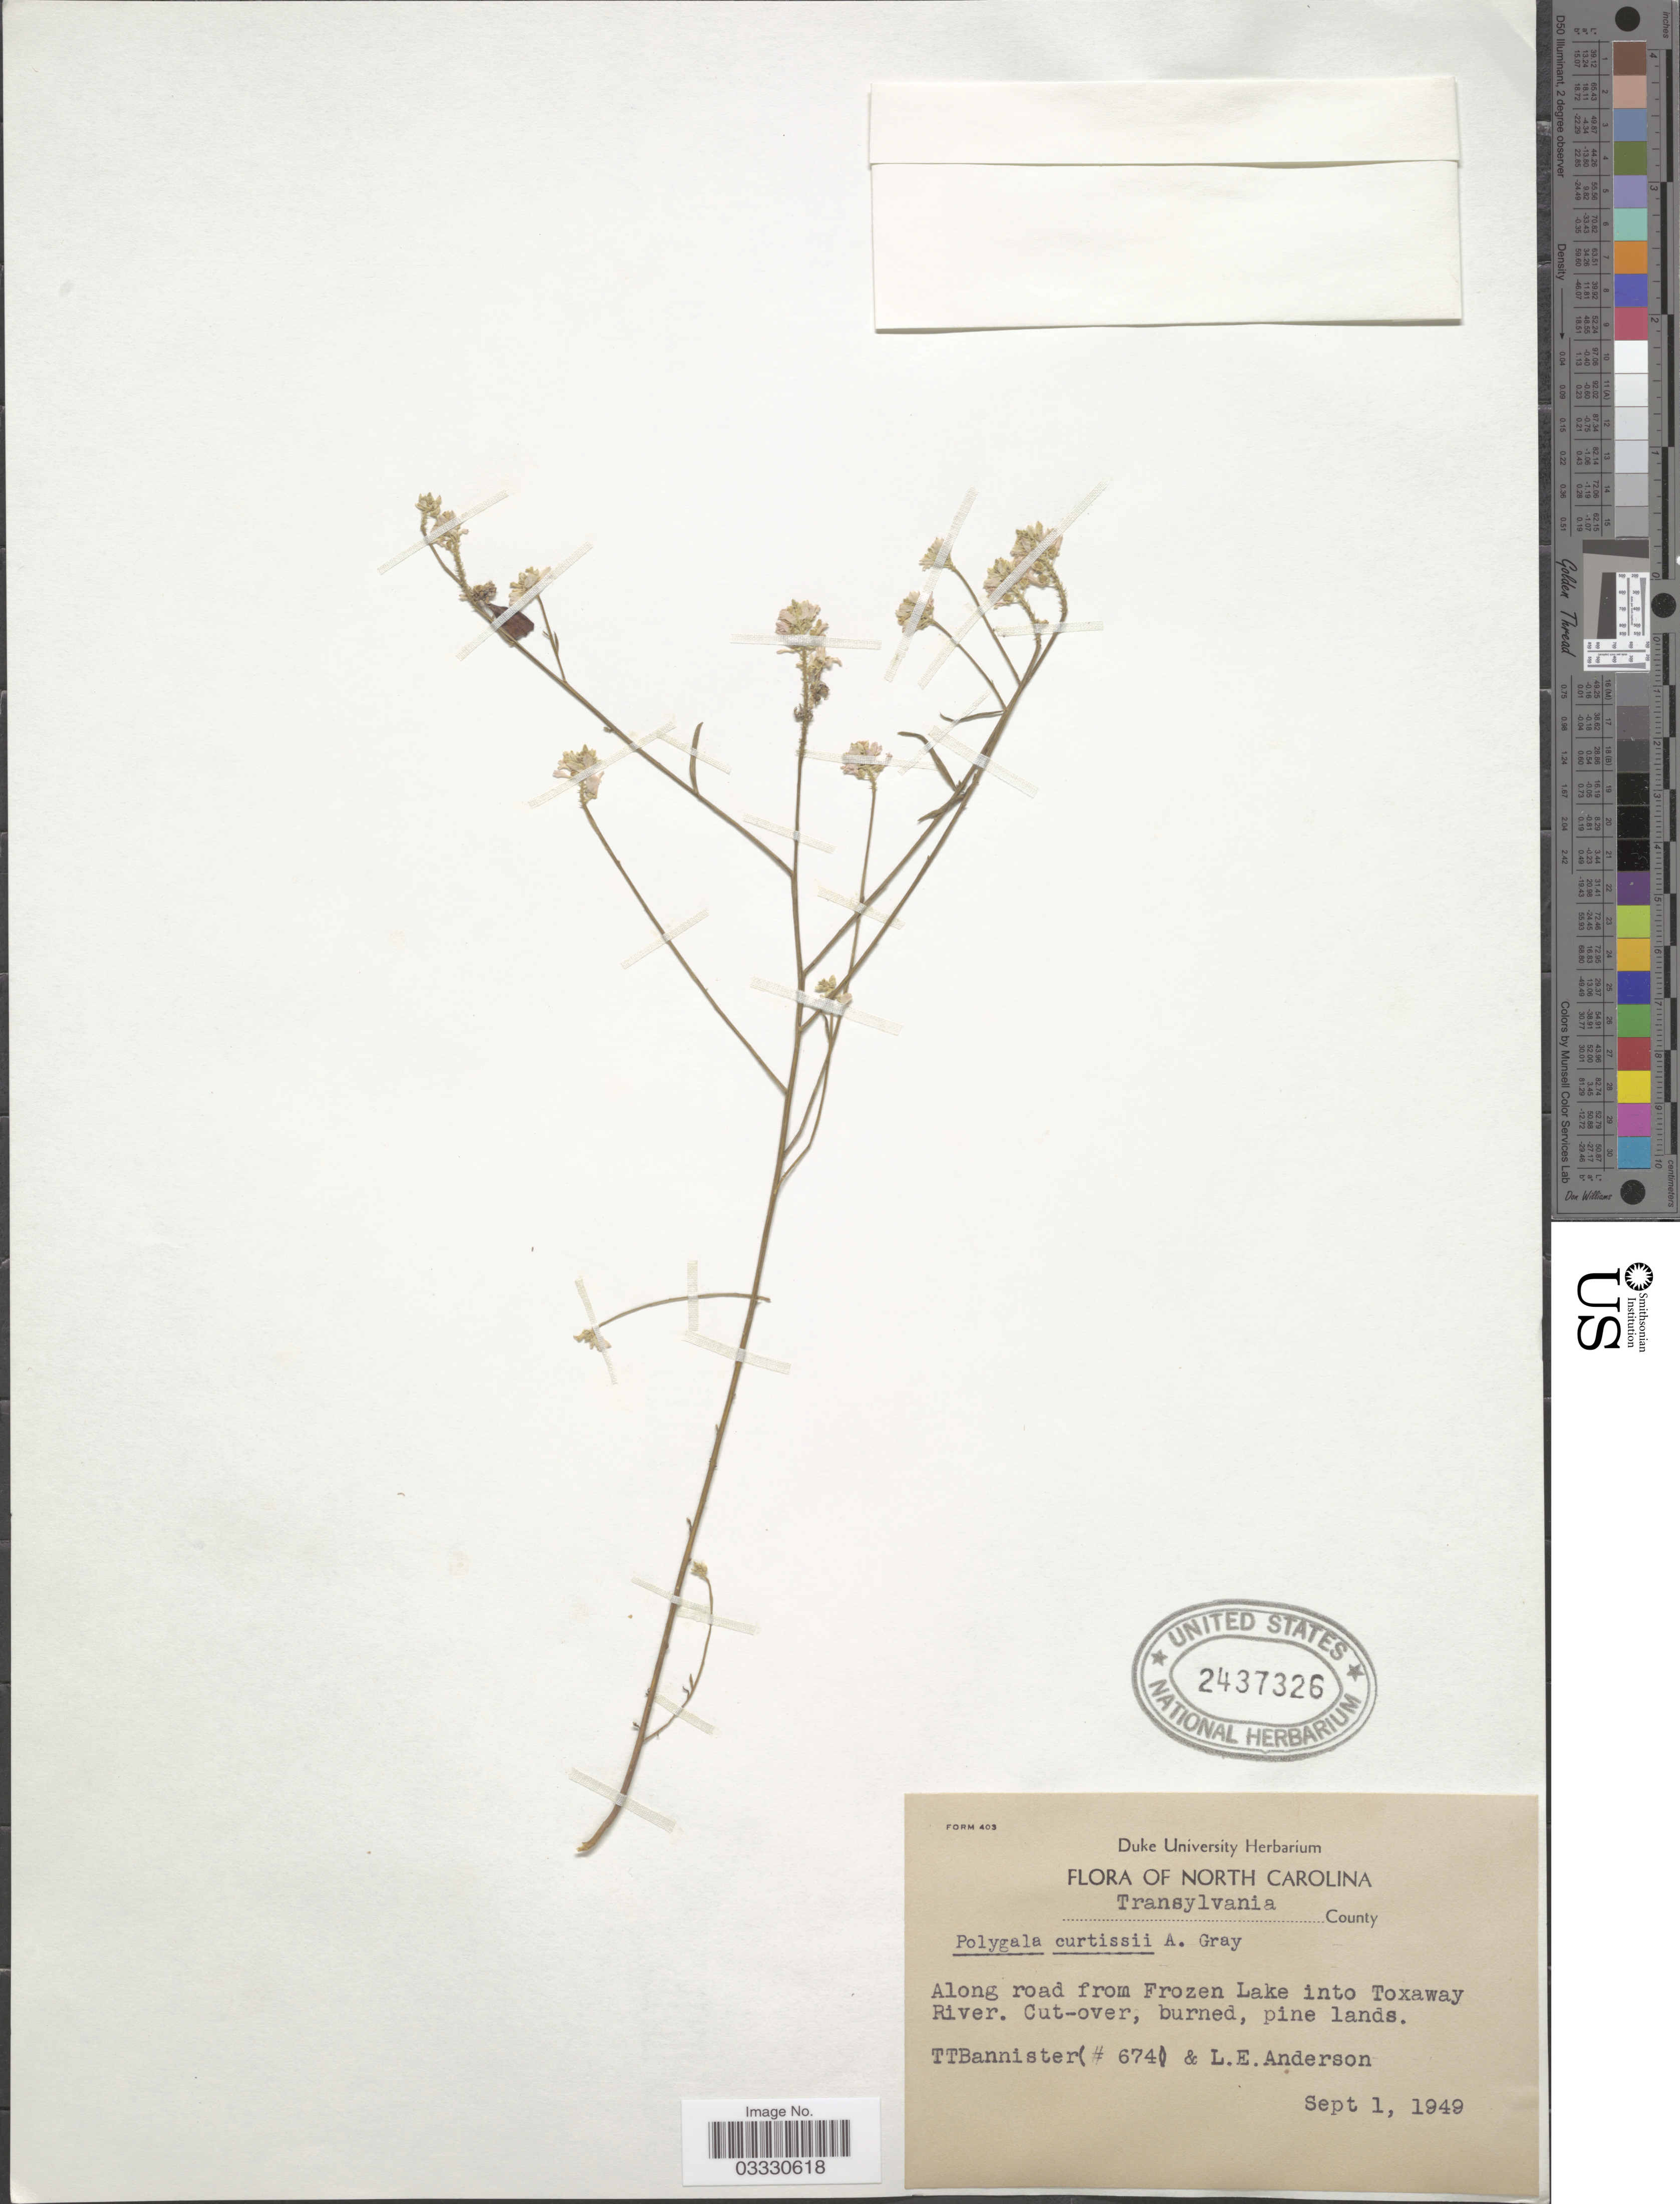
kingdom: Plantae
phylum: Tracheophyta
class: Magnoliopsida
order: Fabales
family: Polygalaceae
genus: Polygala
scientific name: Polygala curtissii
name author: A. Gray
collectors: T. Bannister & L. E. Anderson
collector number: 674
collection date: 1949-09-01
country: United States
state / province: North Carolina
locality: Transylvania County. Along road from Frozen Lake into Toxaway River.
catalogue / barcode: US 2437326